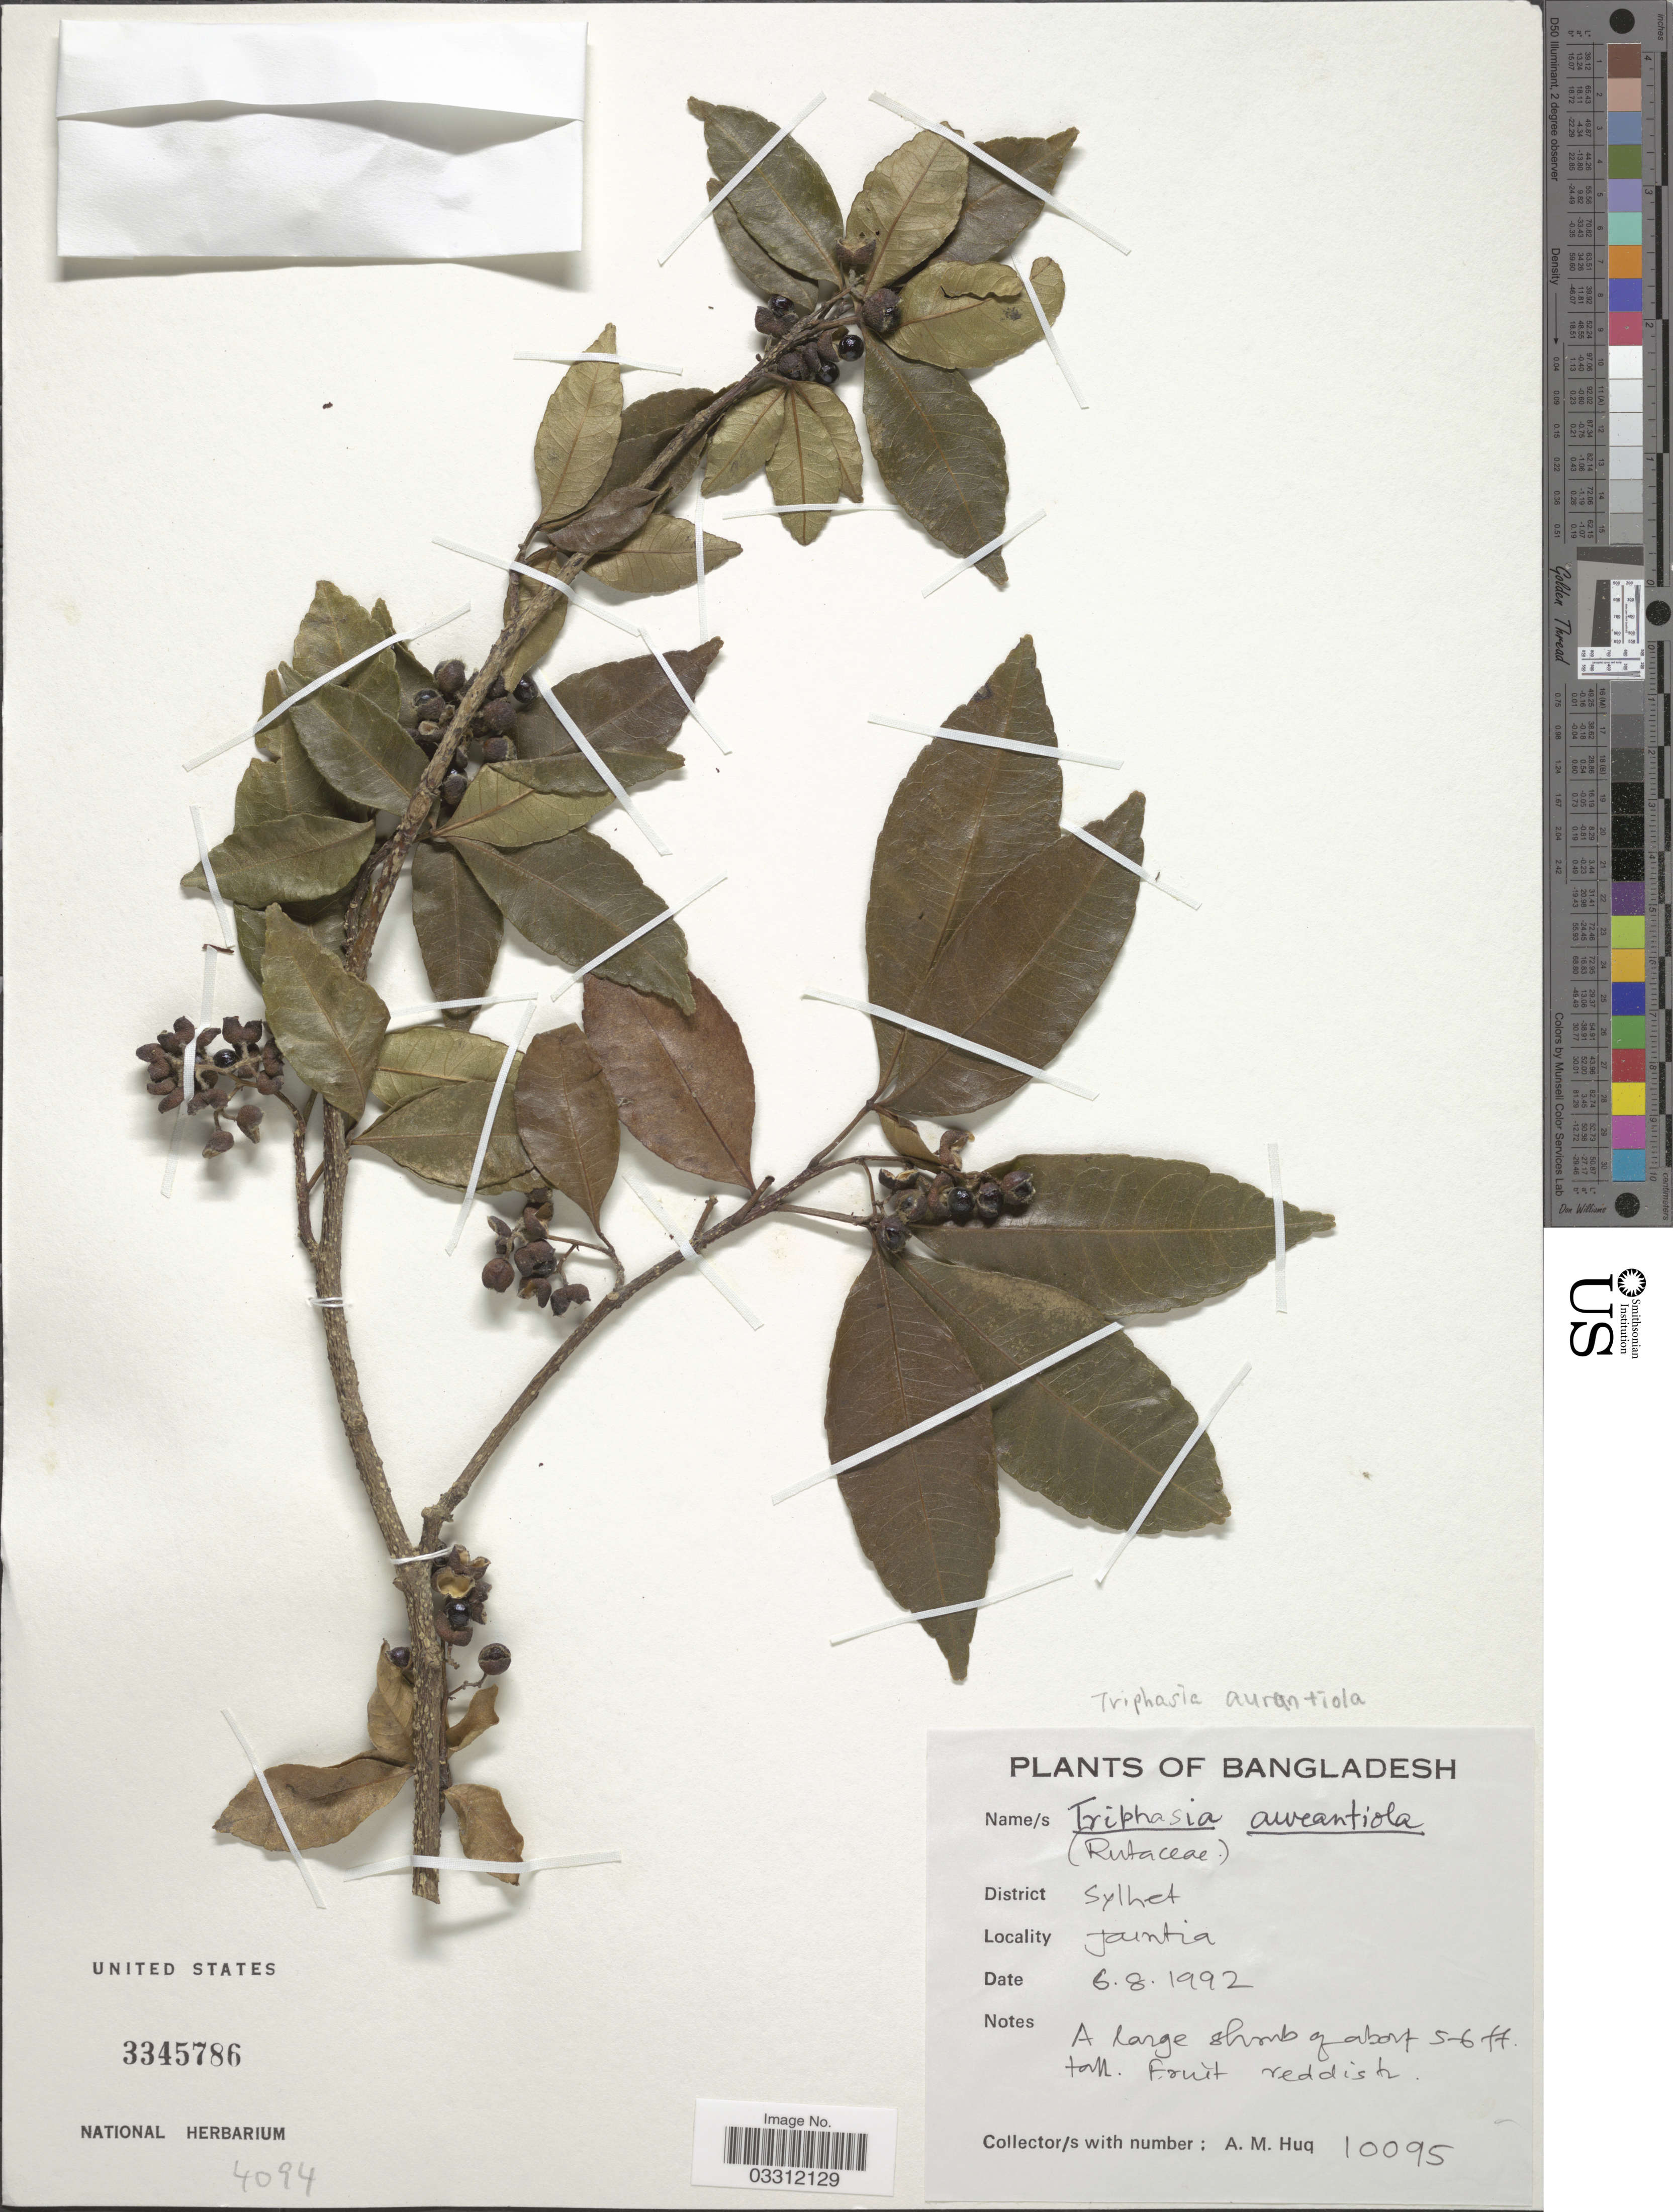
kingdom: Plantae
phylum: Tracheophyta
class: Magnoliopsida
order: Sapindales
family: Rutaceae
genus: Triphasia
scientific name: Triphasia aurantiola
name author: Lour.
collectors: A. M. Huq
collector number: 10095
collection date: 1992-08-06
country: Bangladesh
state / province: Sylhet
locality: District Sylhet, Jaintia.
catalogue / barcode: US 3345786